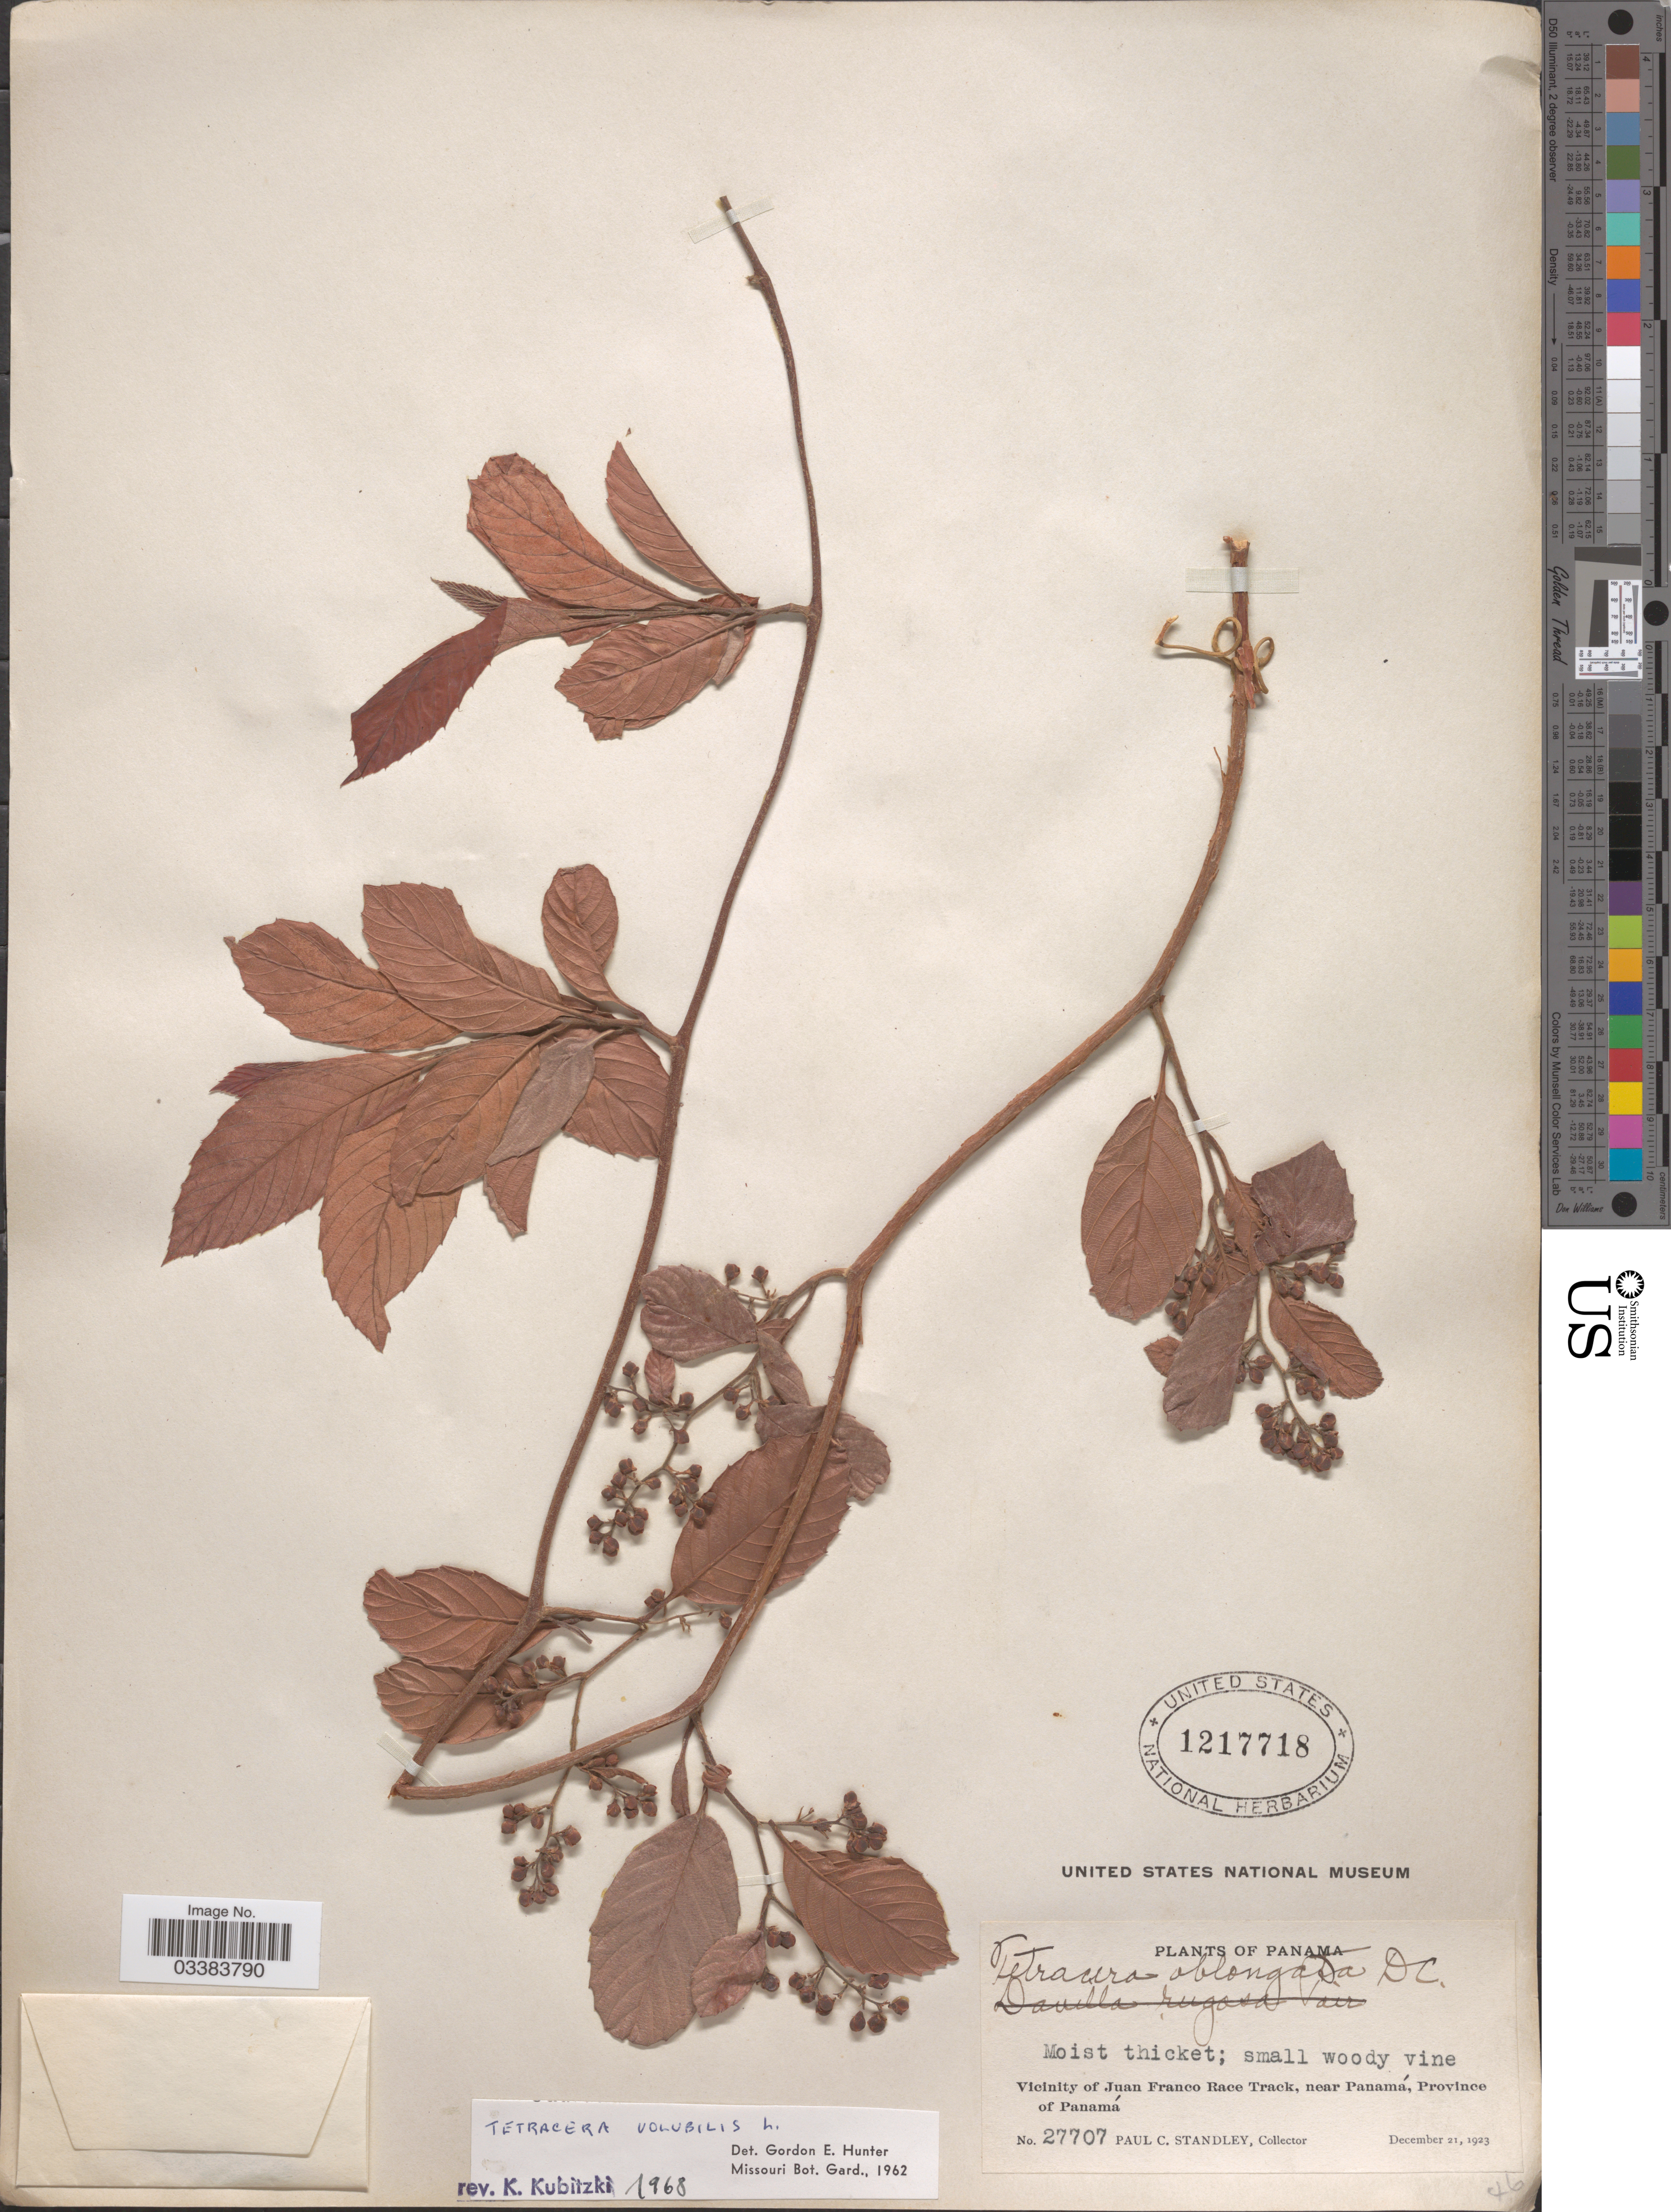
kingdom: Plantae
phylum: Tracheophyta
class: Magnoliopsida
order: Dilleniales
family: Dilleniaceae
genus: Tetracera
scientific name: Tetracera volubilis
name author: L.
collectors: P. C. Standley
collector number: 27707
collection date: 1923-12-21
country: Panama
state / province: Panamá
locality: Vicinity of Juan Franco Race Track, near Panamá.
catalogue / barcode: US 1217718